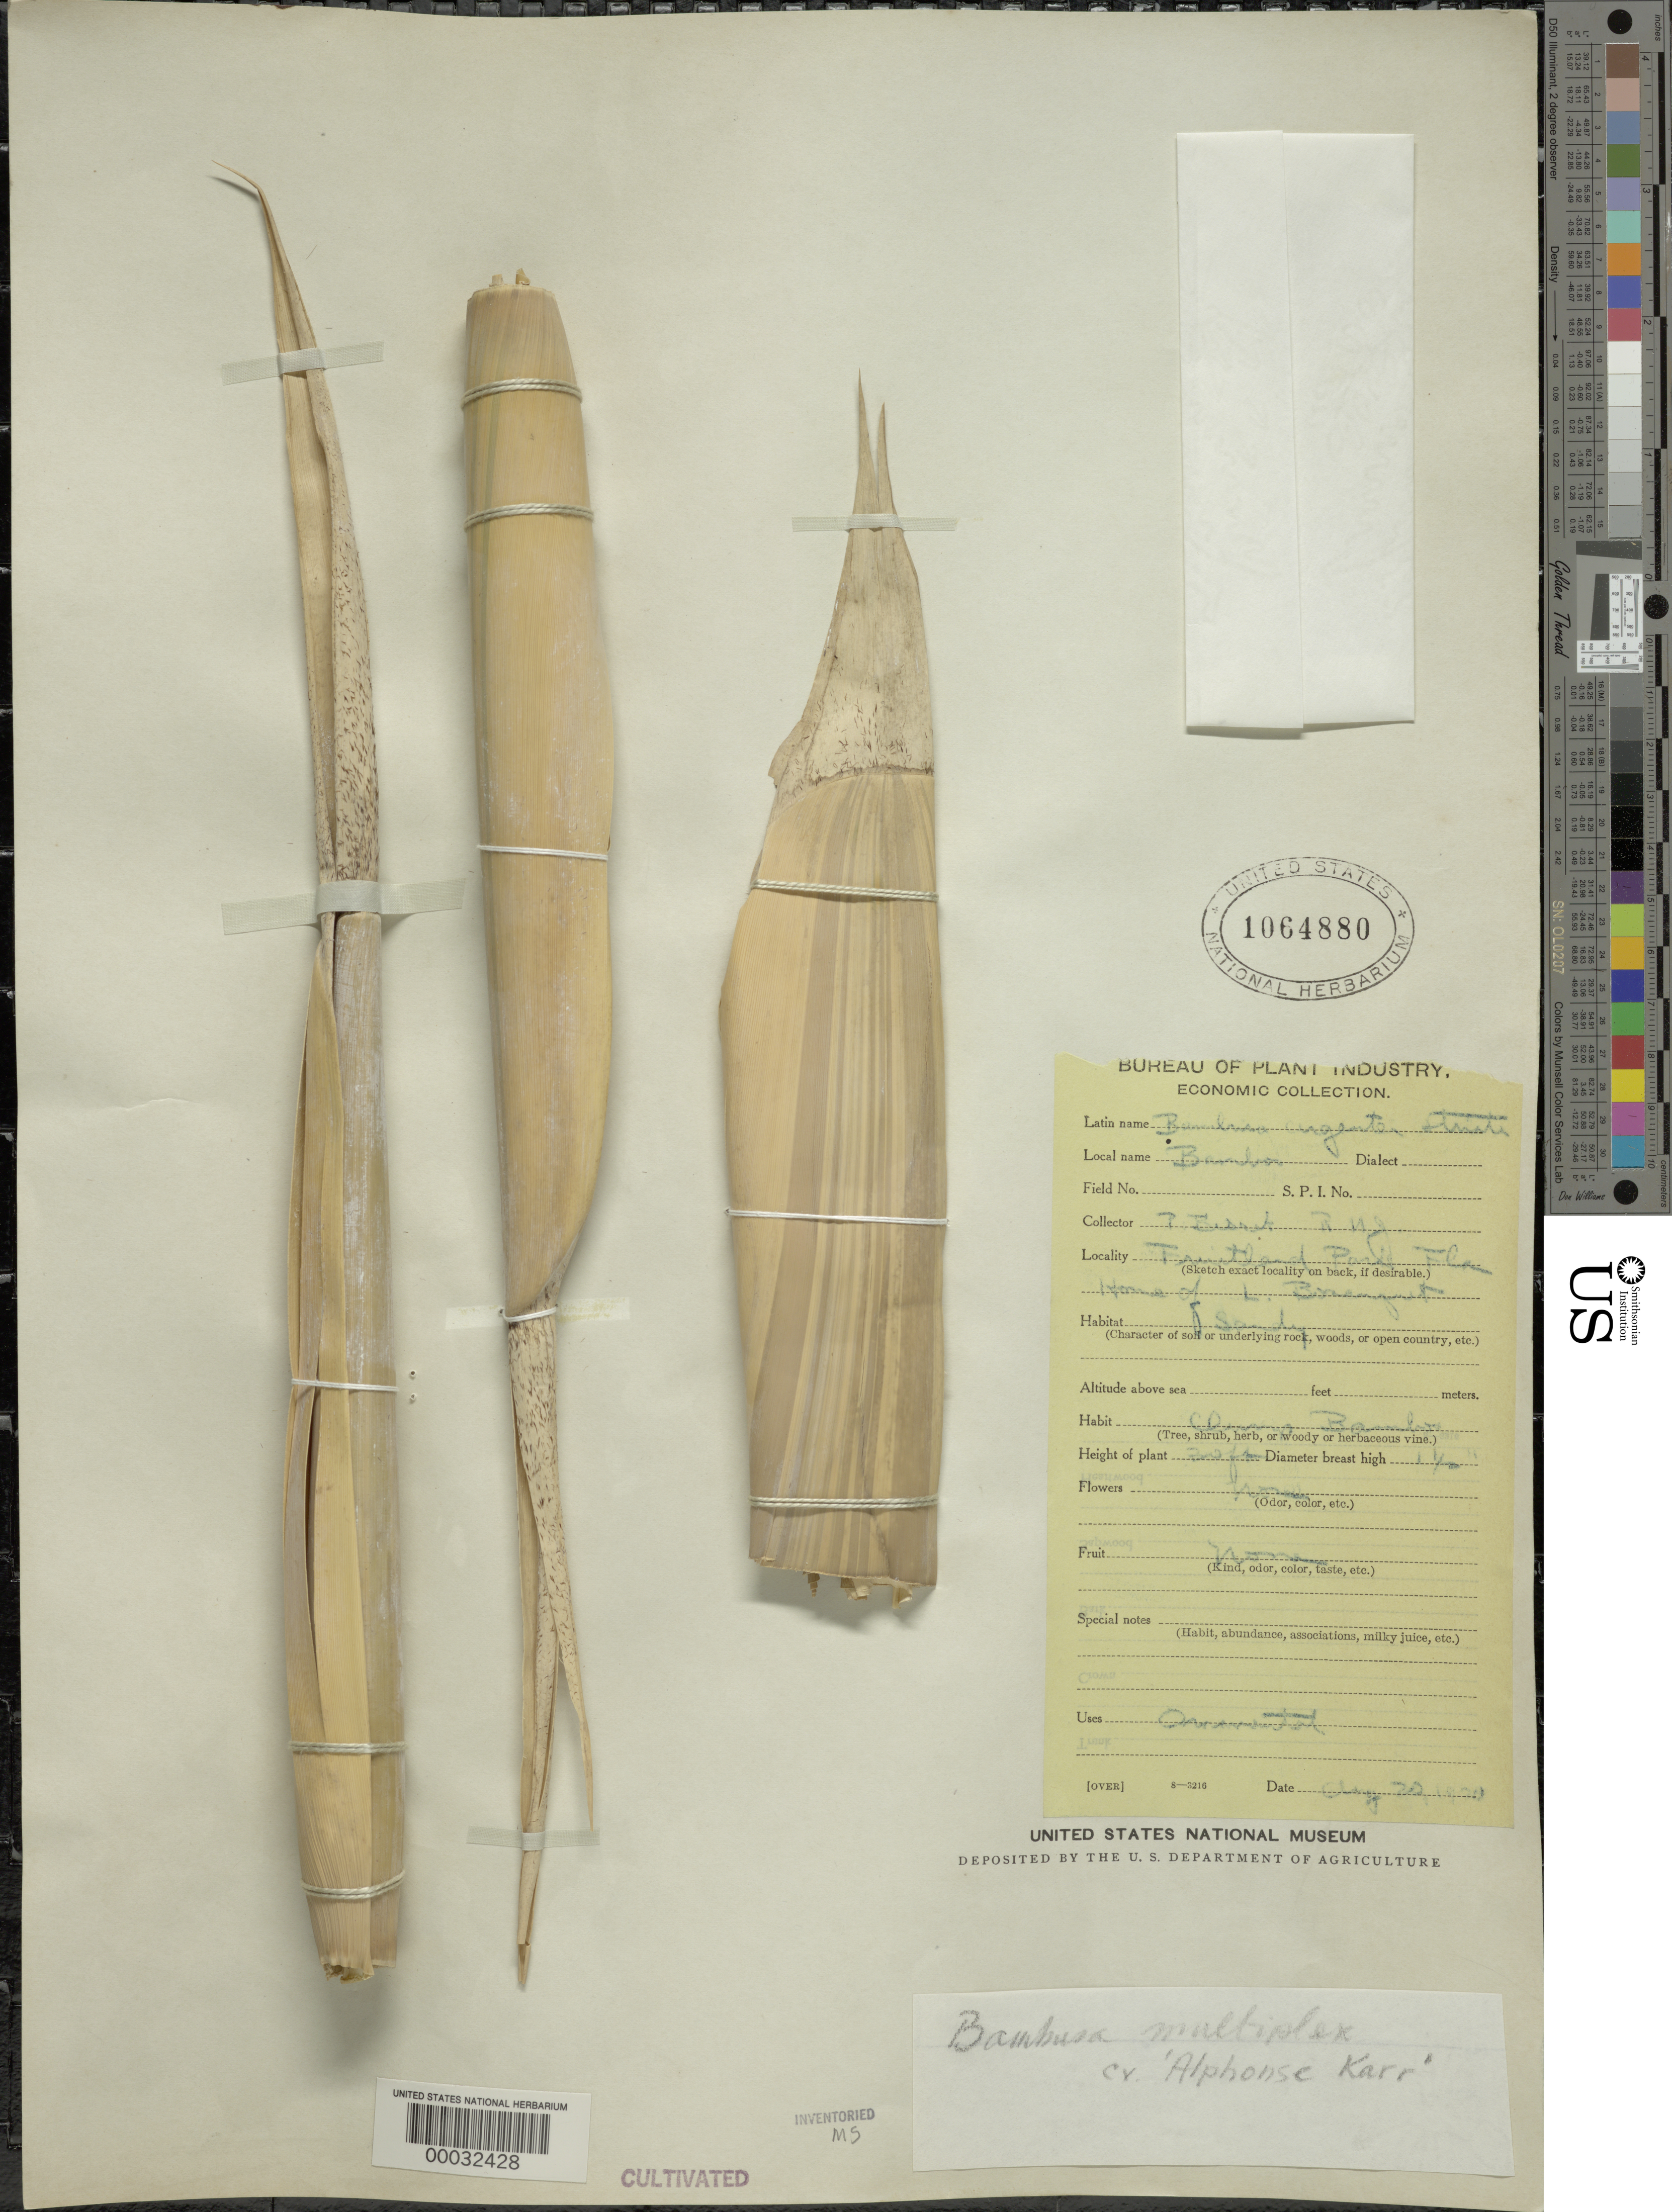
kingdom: Plantae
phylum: Tracheophyta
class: Liliopsida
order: Poales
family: Poaceae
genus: Bambusa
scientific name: Bambusa multiplex 'Alphonse Karr'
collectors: P. Besset & R. N. G.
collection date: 1930-08-20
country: United States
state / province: Florida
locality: Fruitland Park Fla. Home of L. Boranguet.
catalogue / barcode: US 1064880